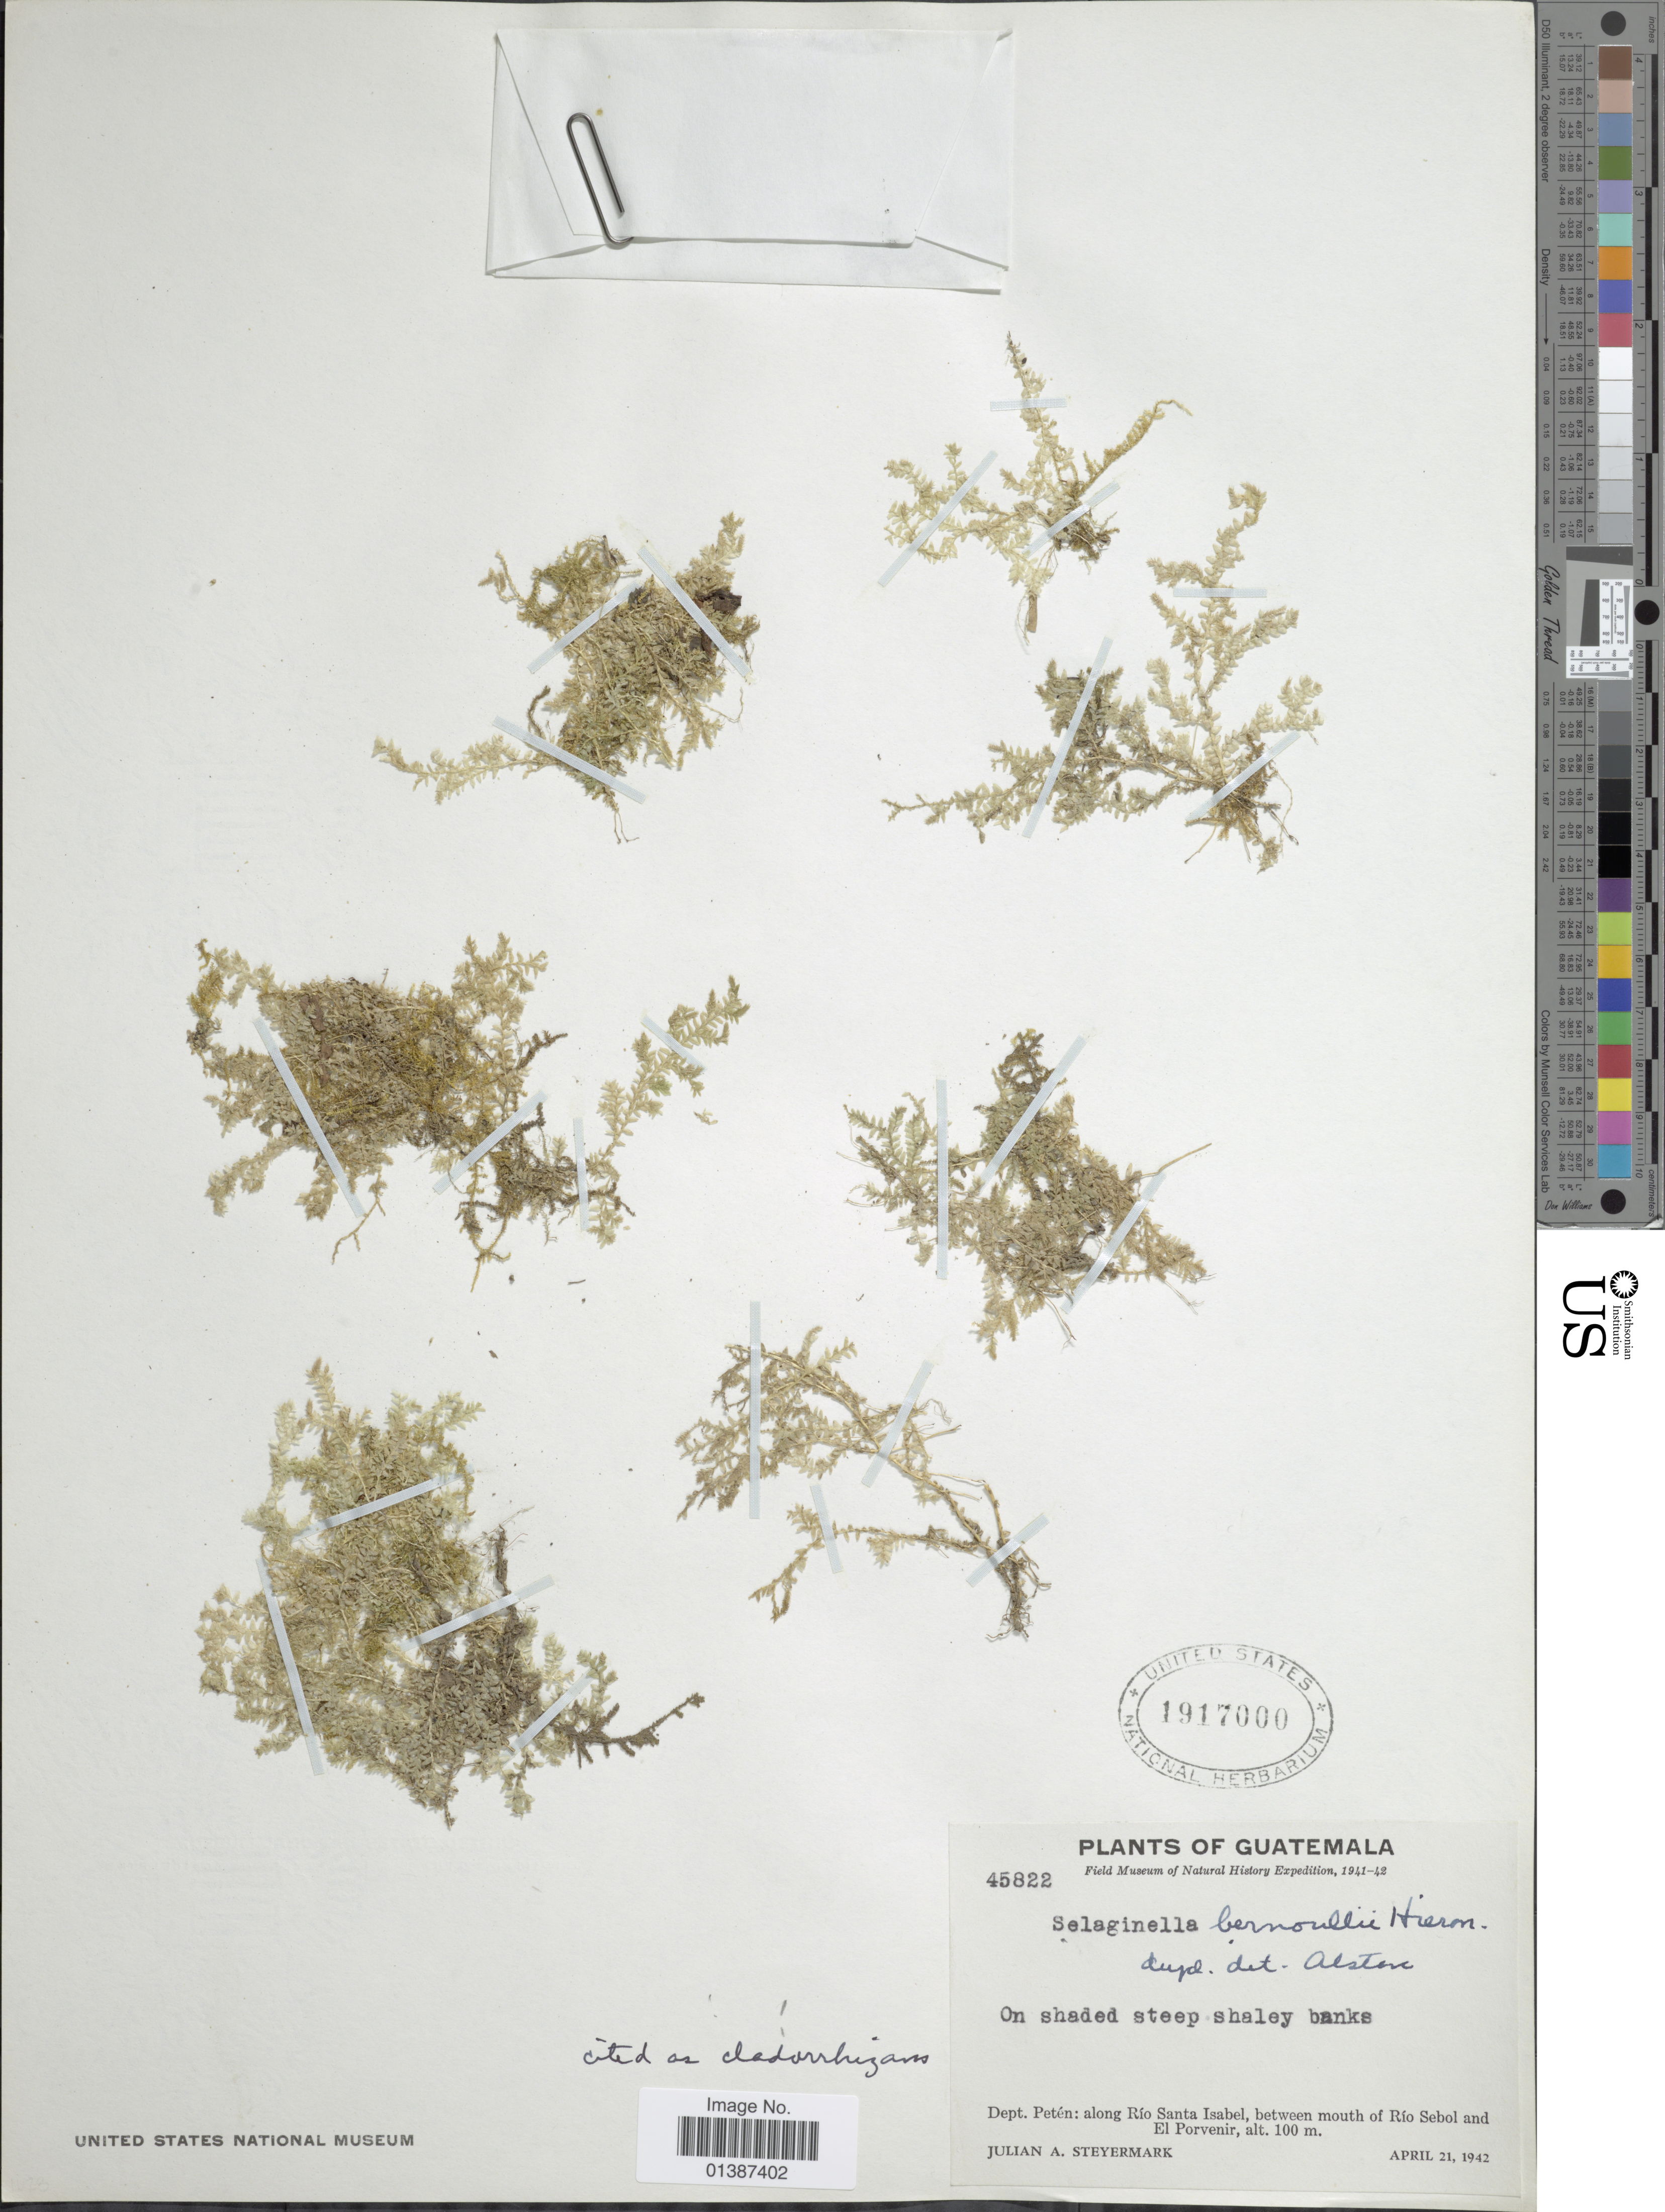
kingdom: Plantae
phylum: Tracheophyta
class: Lycopodiopsida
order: Selaginellales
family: Selaginellaceae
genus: Selaginella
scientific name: Selaginella cladorrhizans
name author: A. Br.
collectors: J. Steyermark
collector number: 45822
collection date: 1942-04-21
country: Guatemala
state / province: El Petén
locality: Dept. Petén:along Río Santa Isabel, between mouth of Río Sebol and El Porvenir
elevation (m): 100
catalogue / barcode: US 1917000